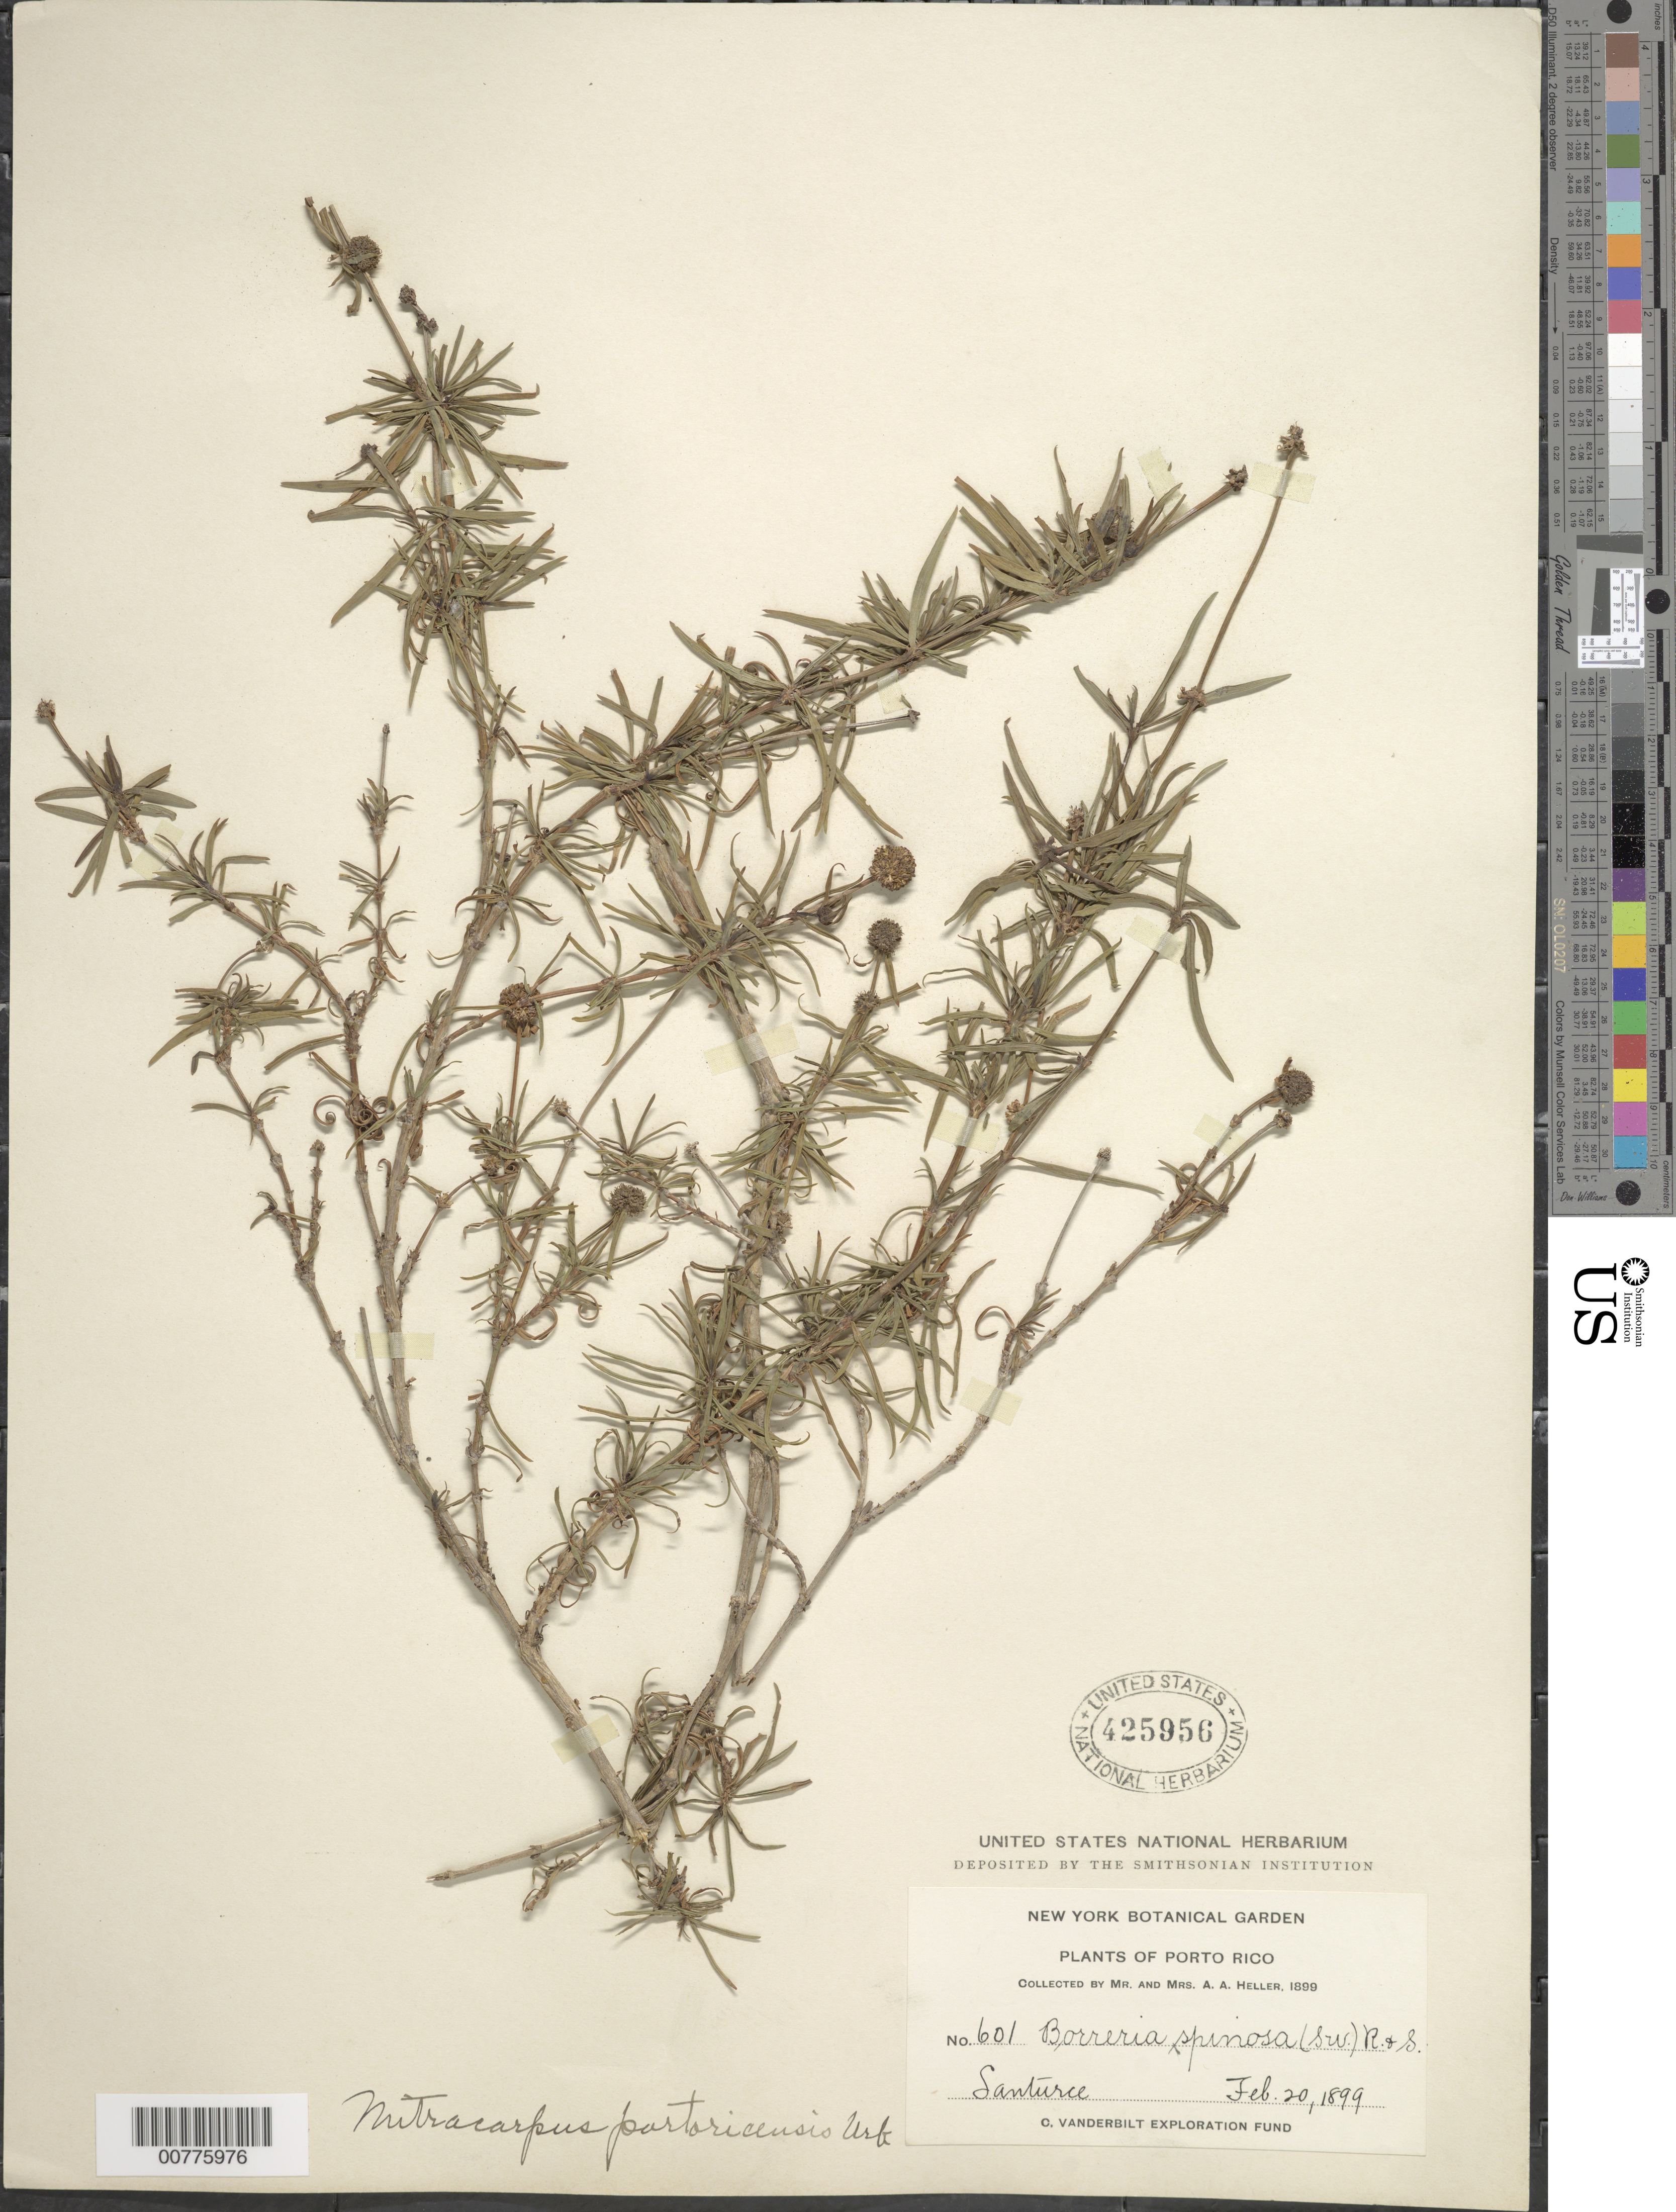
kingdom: Plantae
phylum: Tracheophyta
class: Magnoliopsida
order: Gentianales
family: Rubiaceae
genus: Mitracarpus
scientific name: Mitracarpus frigidus var. portoricensis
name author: Urb.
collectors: A. A. Heller & E. G. Heller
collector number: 601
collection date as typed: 20 Feb 1899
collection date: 1899-02-20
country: Puerto Rico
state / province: San Juan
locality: Santurce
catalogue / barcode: US 425956